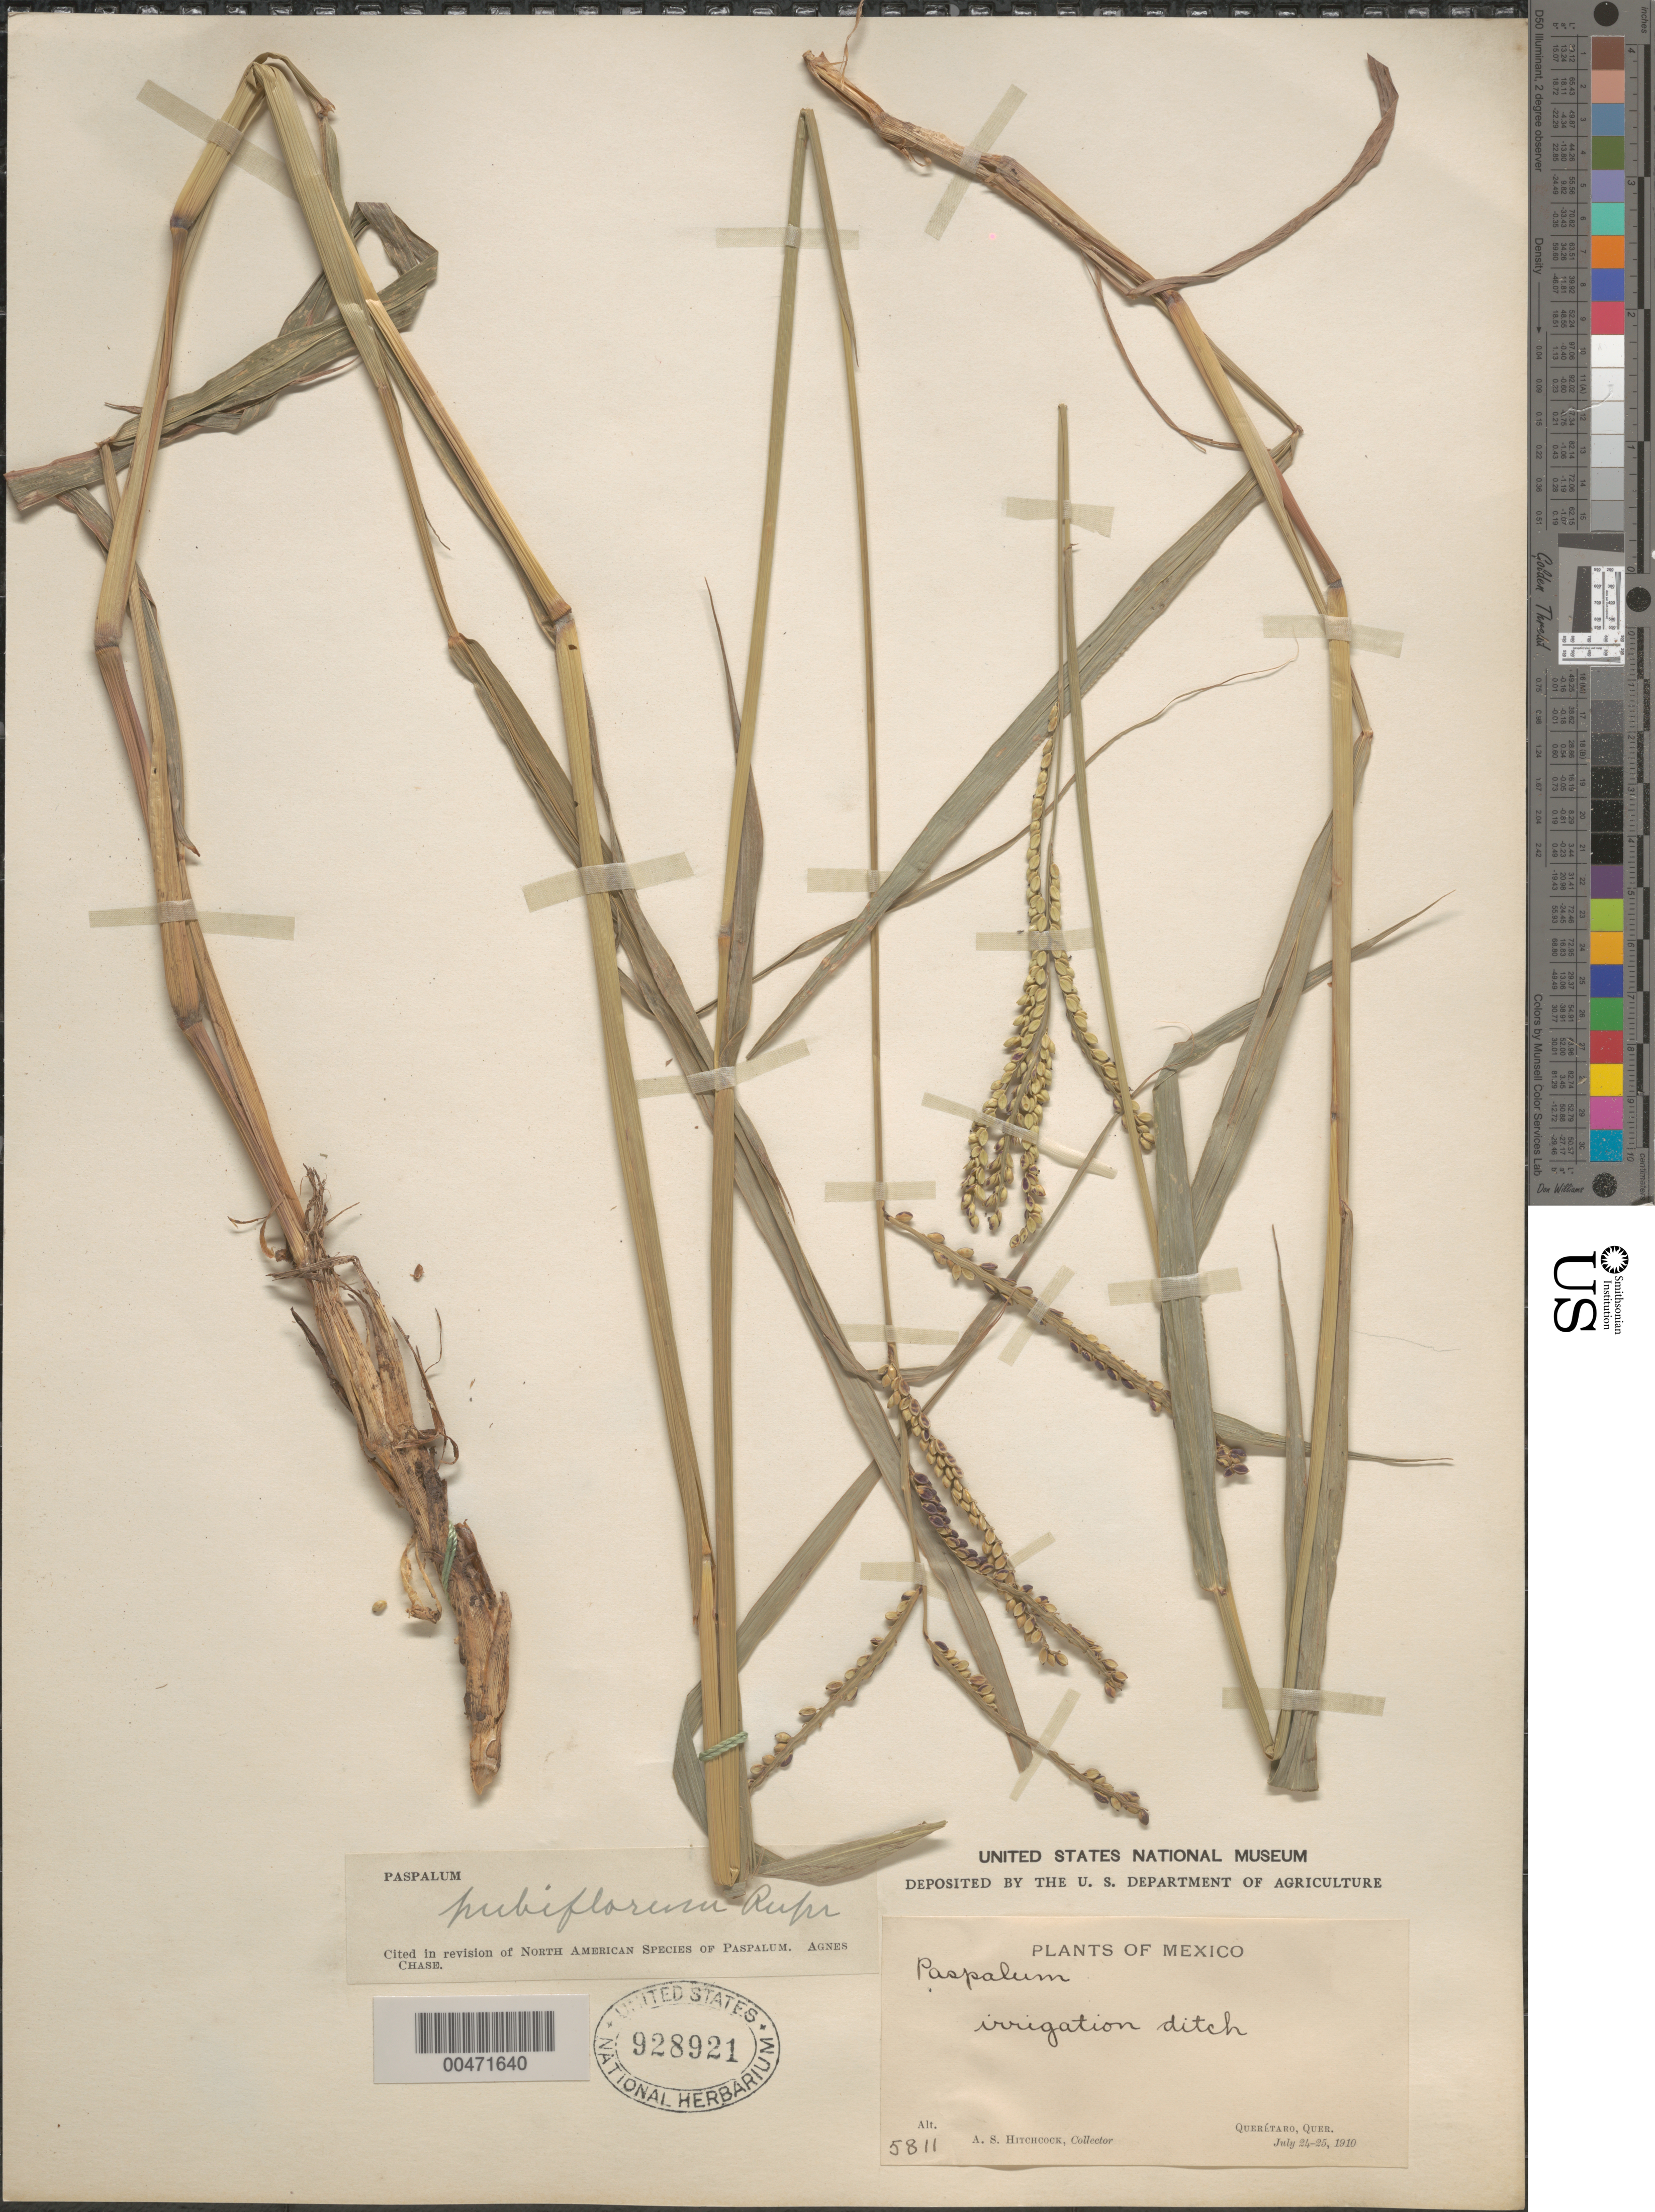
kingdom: Plantae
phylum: Tracheophyta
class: Liliopsida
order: Poales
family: Poaceae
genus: Paspalum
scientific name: Paspalum pubiflorum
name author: Rupr. ex E. Fourn.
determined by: Chase, [M.] Agnes, (US)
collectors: A. S. Hitchcock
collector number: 5811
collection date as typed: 24 Jul 1910 to 25 Jul 1910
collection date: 1910-07-24/1910-07-25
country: Mexico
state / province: Querétaro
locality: Quer‚taro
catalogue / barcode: US 928921